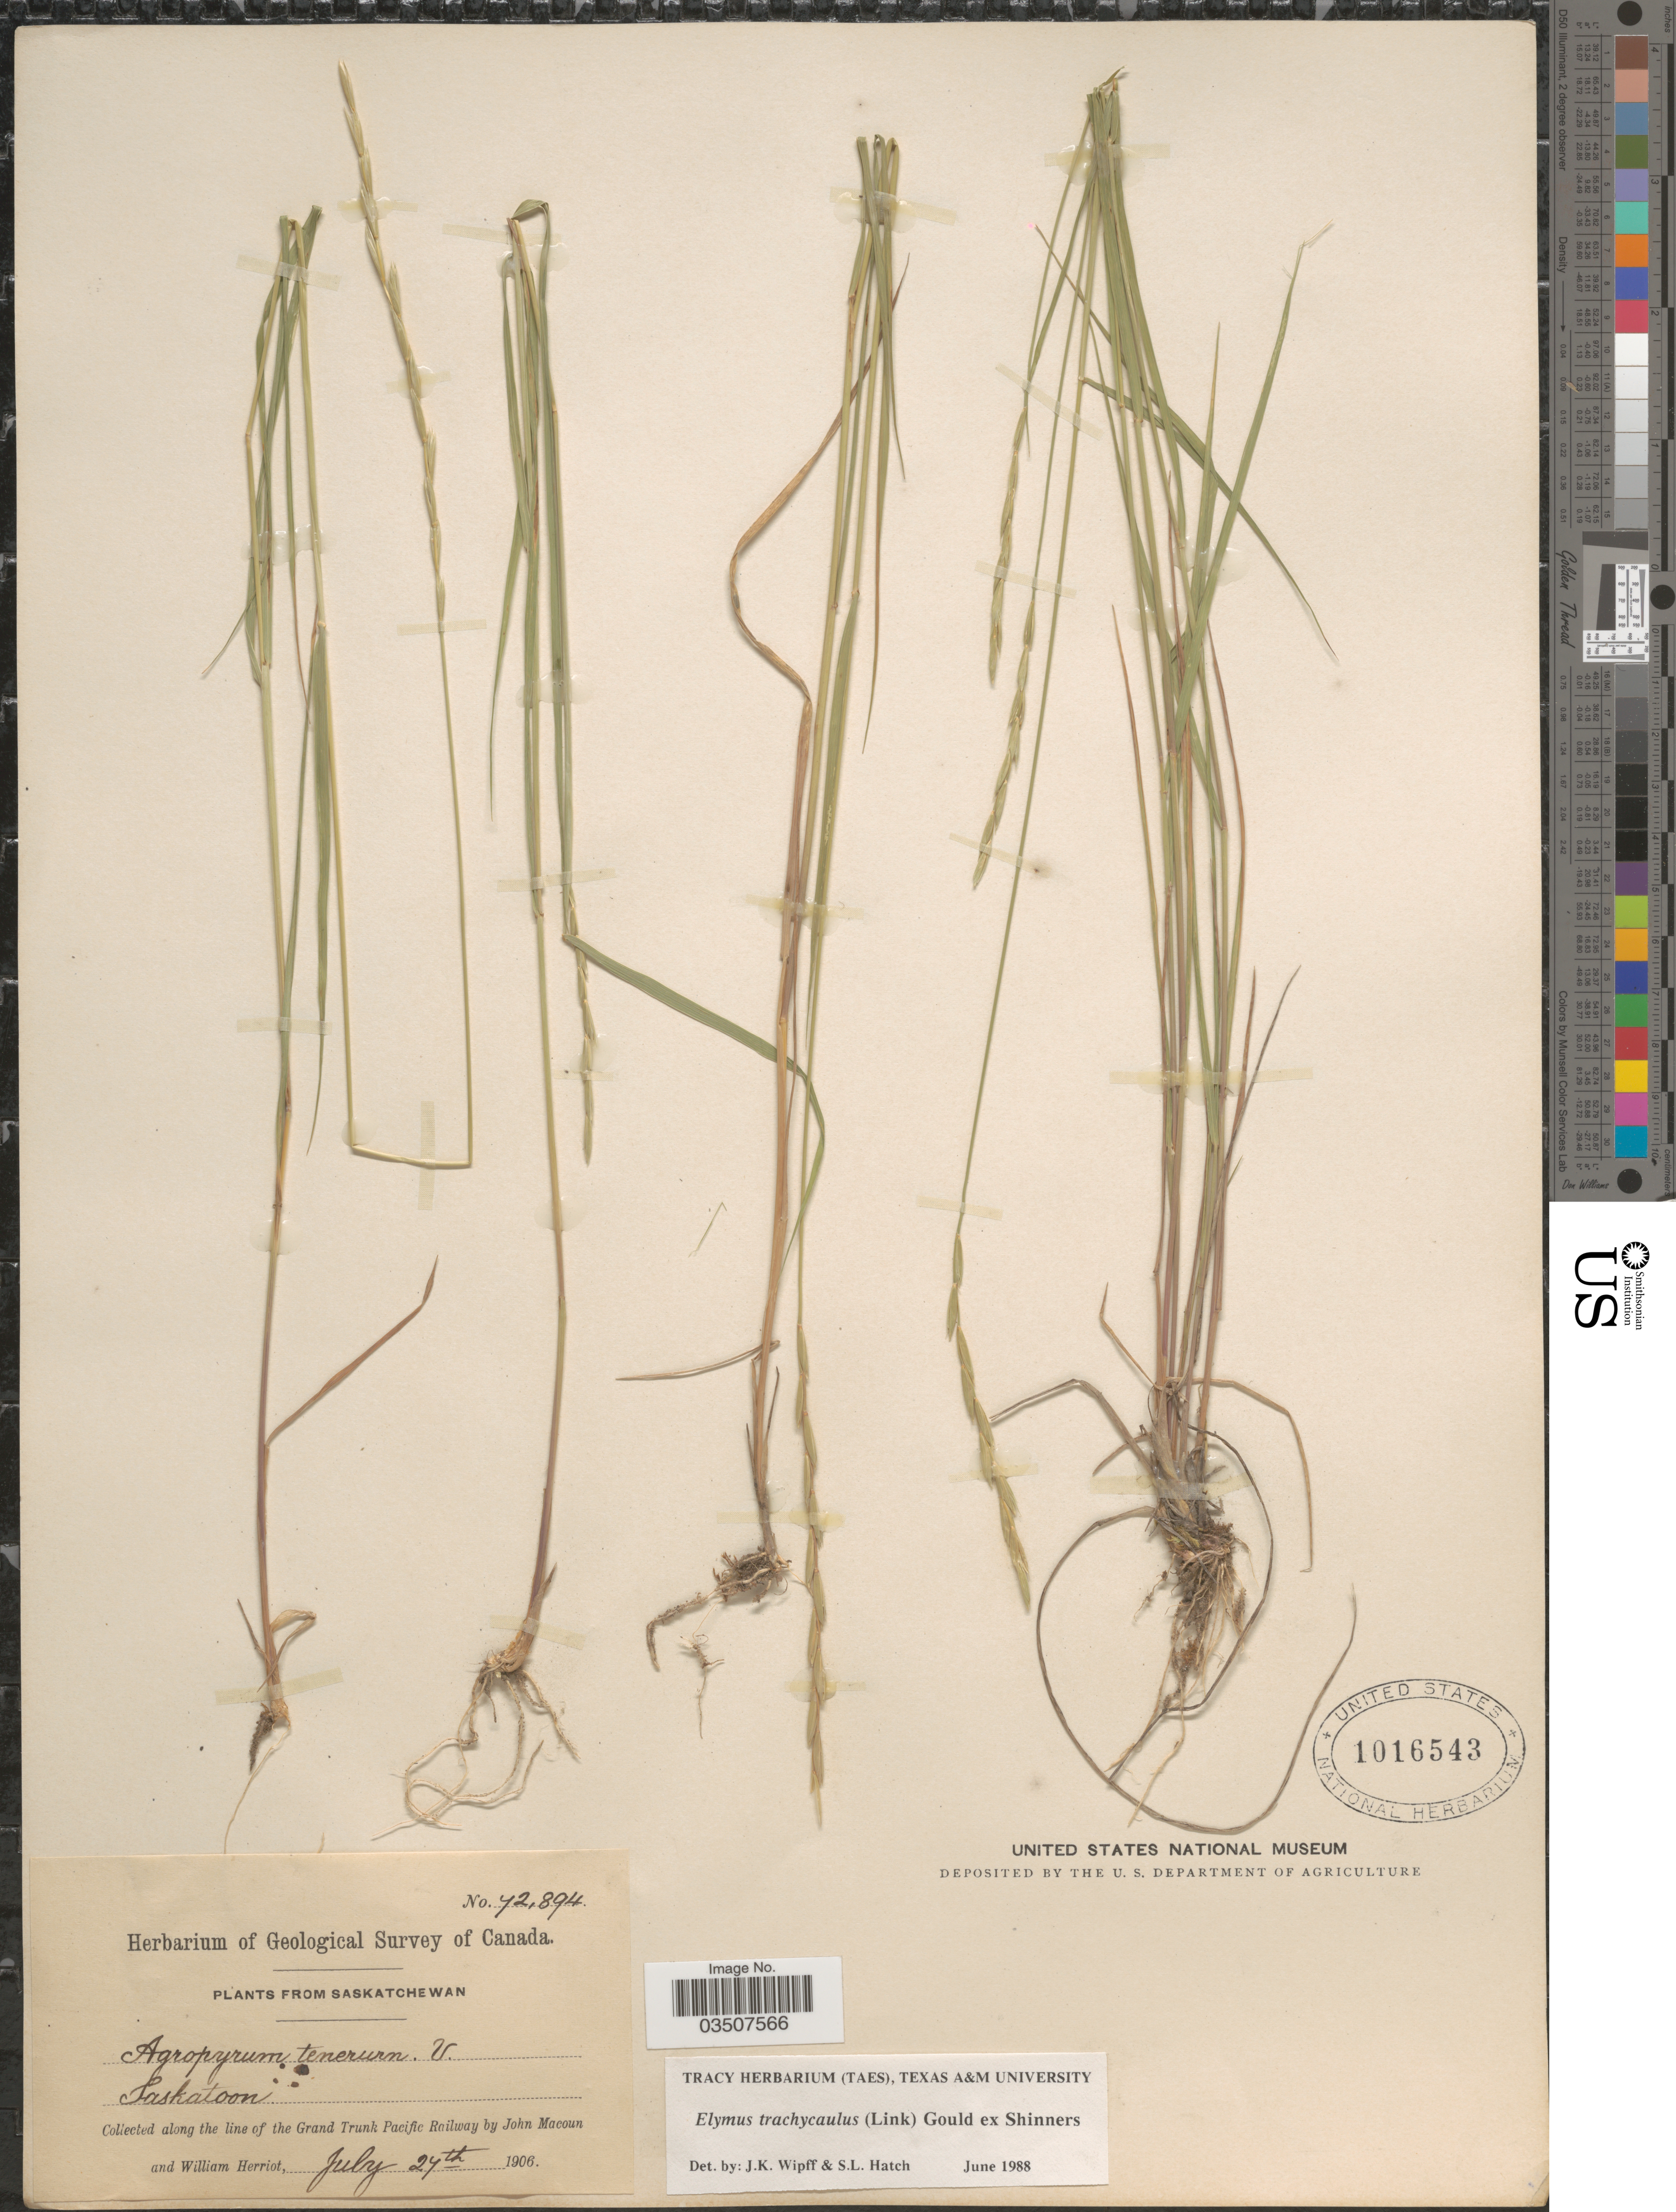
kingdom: Plantae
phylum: Tracheophyta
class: Liliopsida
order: Poales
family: Poaceae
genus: Elymus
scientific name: Elymus trachycaulus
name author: (Link) Gould ex Shinners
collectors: J. Macoun & W. Herriot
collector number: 72894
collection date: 1906-07-27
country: Canada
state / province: Saskatchewan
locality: Geological Survey of Canada. Saskatoon. Along the line of the Grand Trunk Pacific Railway.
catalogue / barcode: US 1016543